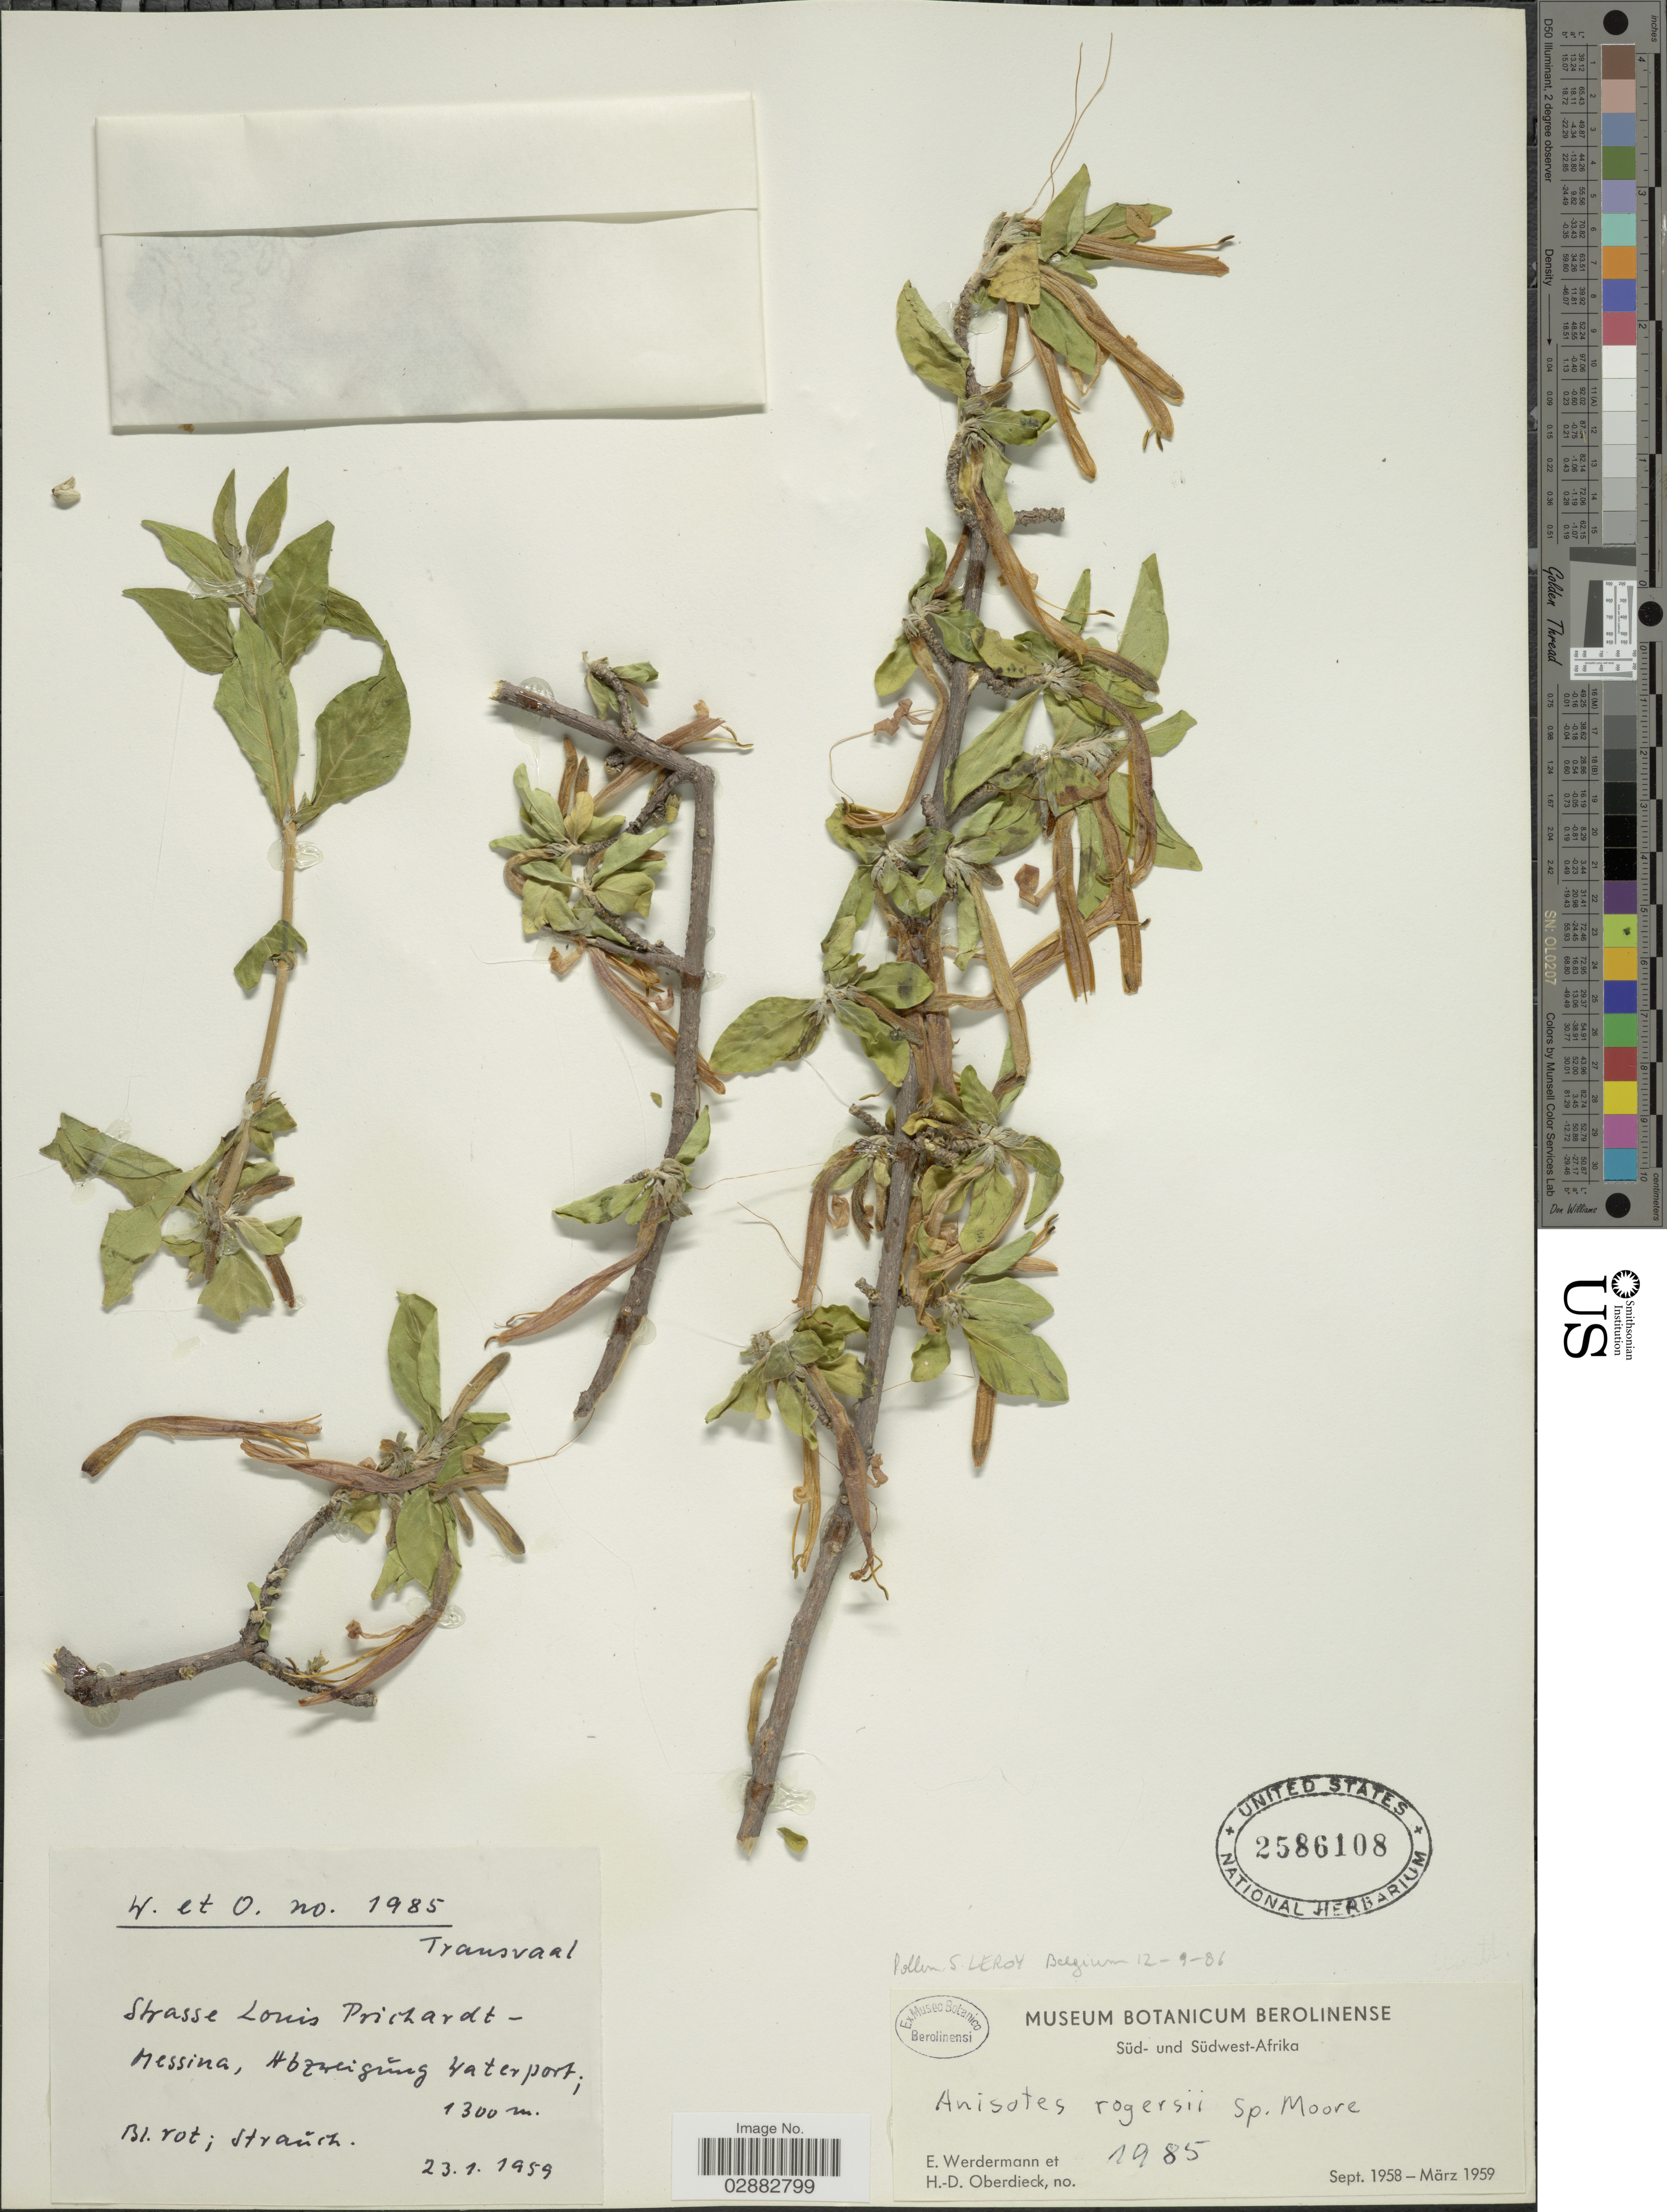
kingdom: Plantae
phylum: Tracheophyta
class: Magnoliopsida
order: Lamiales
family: Acanthaceae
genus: Anisotes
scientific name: Anisotes rogersii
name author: S. Moore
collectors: E. Werdermann & H. Oberdieck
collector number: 1985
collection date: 1959-01-23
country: South Africa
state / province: Limpopo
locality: Süd- und Südwest-Afrika. Transvaal. Strasse Louis Trichardt.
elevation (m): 1300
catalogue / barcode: US 2586108